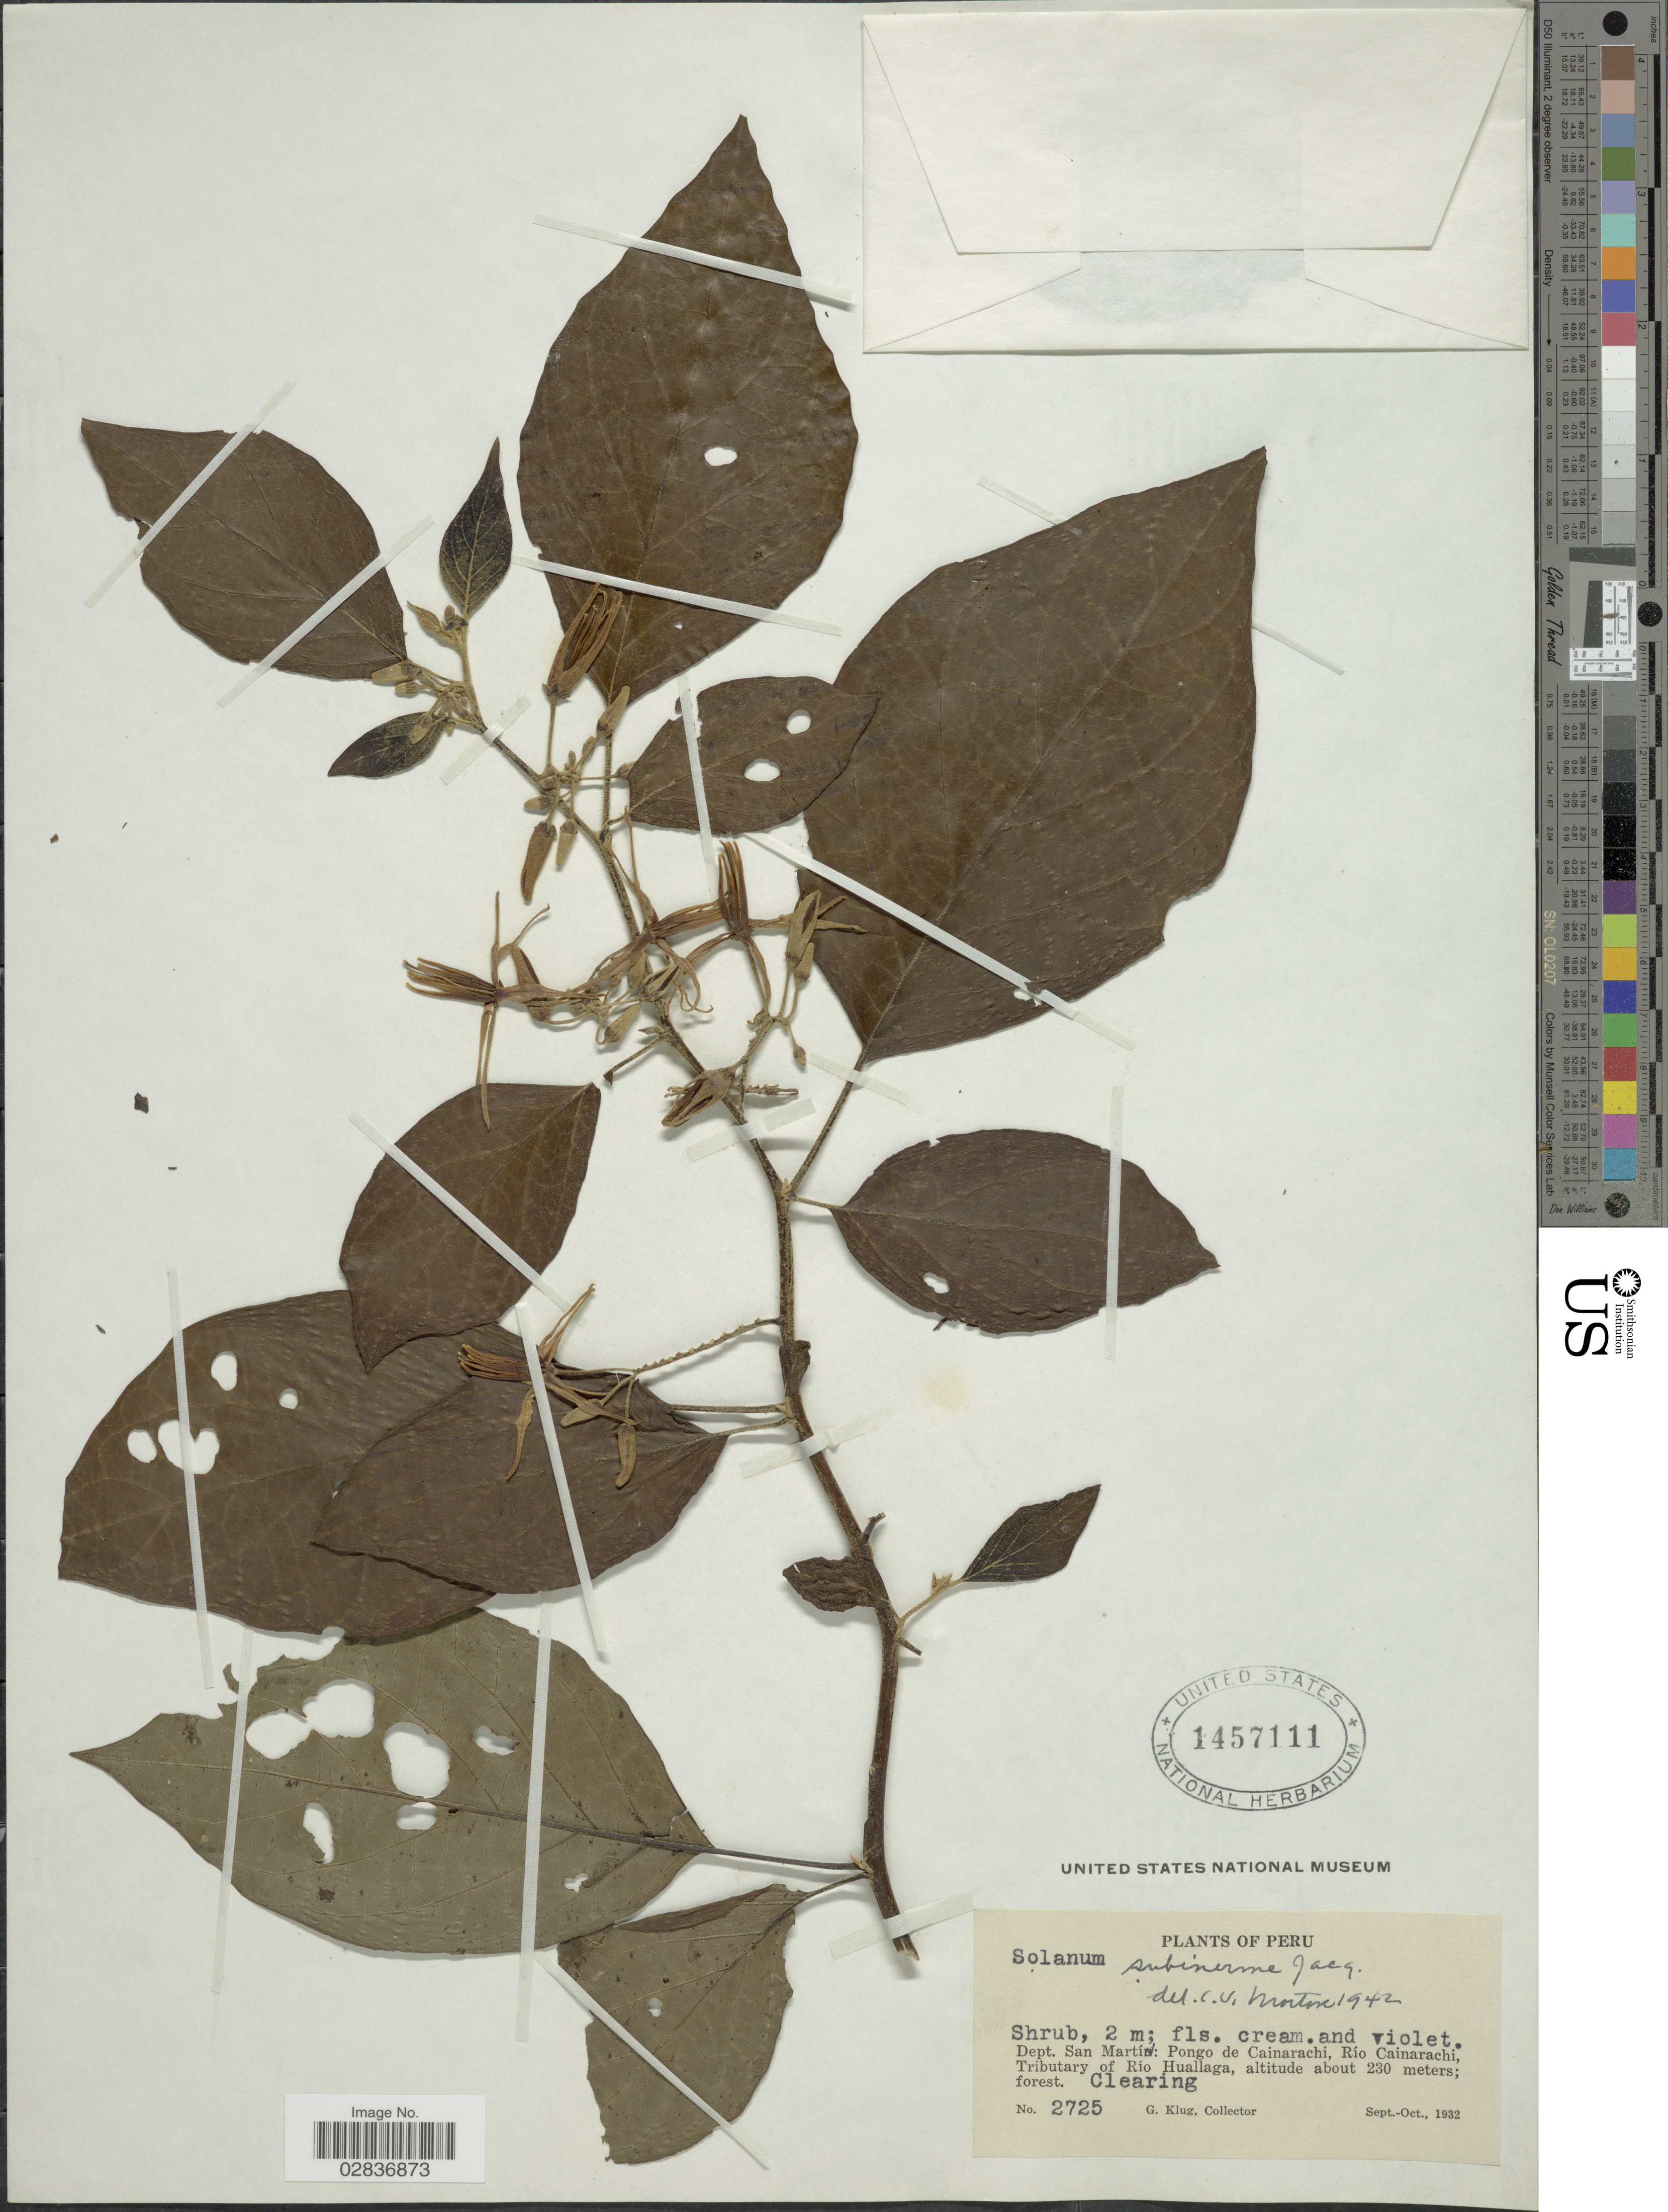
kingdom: Plantae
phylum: Tracheophyta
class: Magnoliopsida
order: Solanales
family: Solanaceae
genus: Solanum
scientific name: Solanum subinerme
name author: Jacq.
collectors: G. Klug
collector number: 2725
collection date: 1932-09/1932-10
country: Peru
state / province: San Martín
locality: Dept. San Martín: Pongo de Cainarachi, Río Cainarachi, Tributary of Río Huallaga.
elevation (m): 230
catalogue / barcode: US 1457111